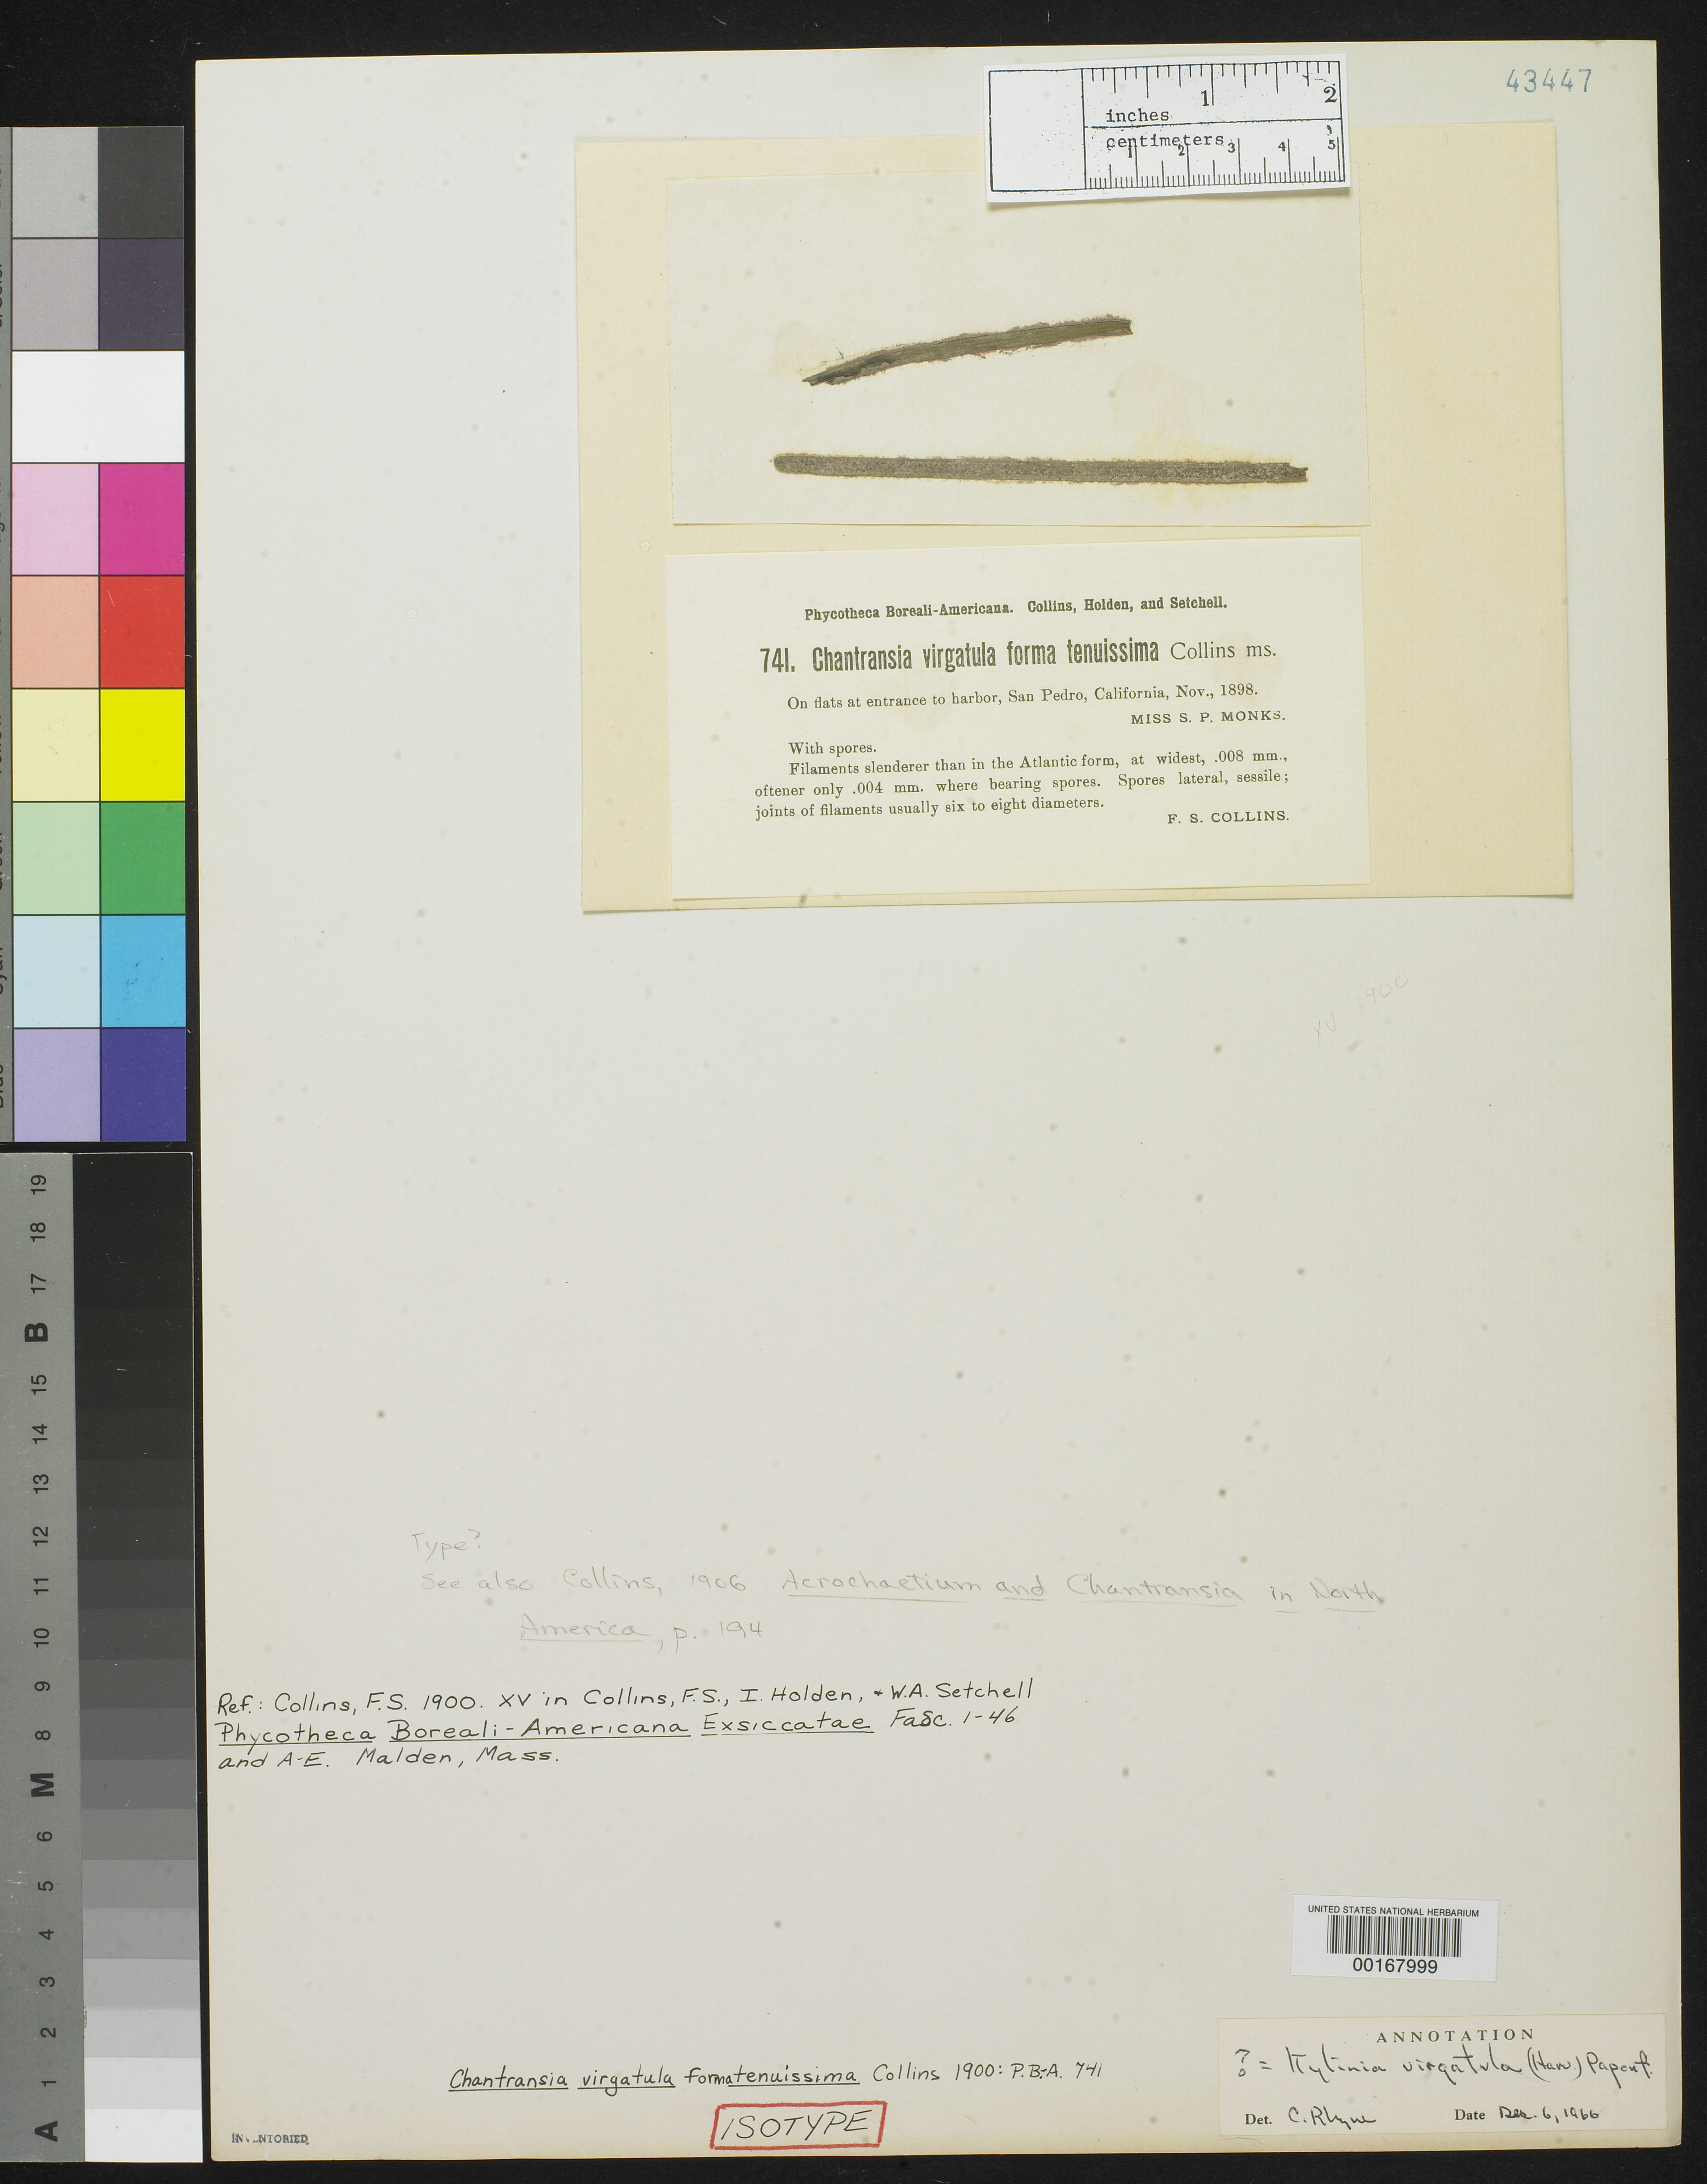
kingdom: Plantae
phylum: Rhodophyta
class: Florideophyceae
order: Batrachospermales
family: Lemaneaceae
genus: Chantransia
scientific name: Chantransia virgatula f. tenuissima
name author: Collins in Collins et al.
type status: Isotype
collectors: S. Monks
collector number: PB-A 741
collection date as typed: Nov 1898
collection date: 1898-11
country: United States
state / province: California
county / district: Los Angeles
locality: San Pedro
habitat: On flats at harbor entrance.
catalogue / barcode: US 43447